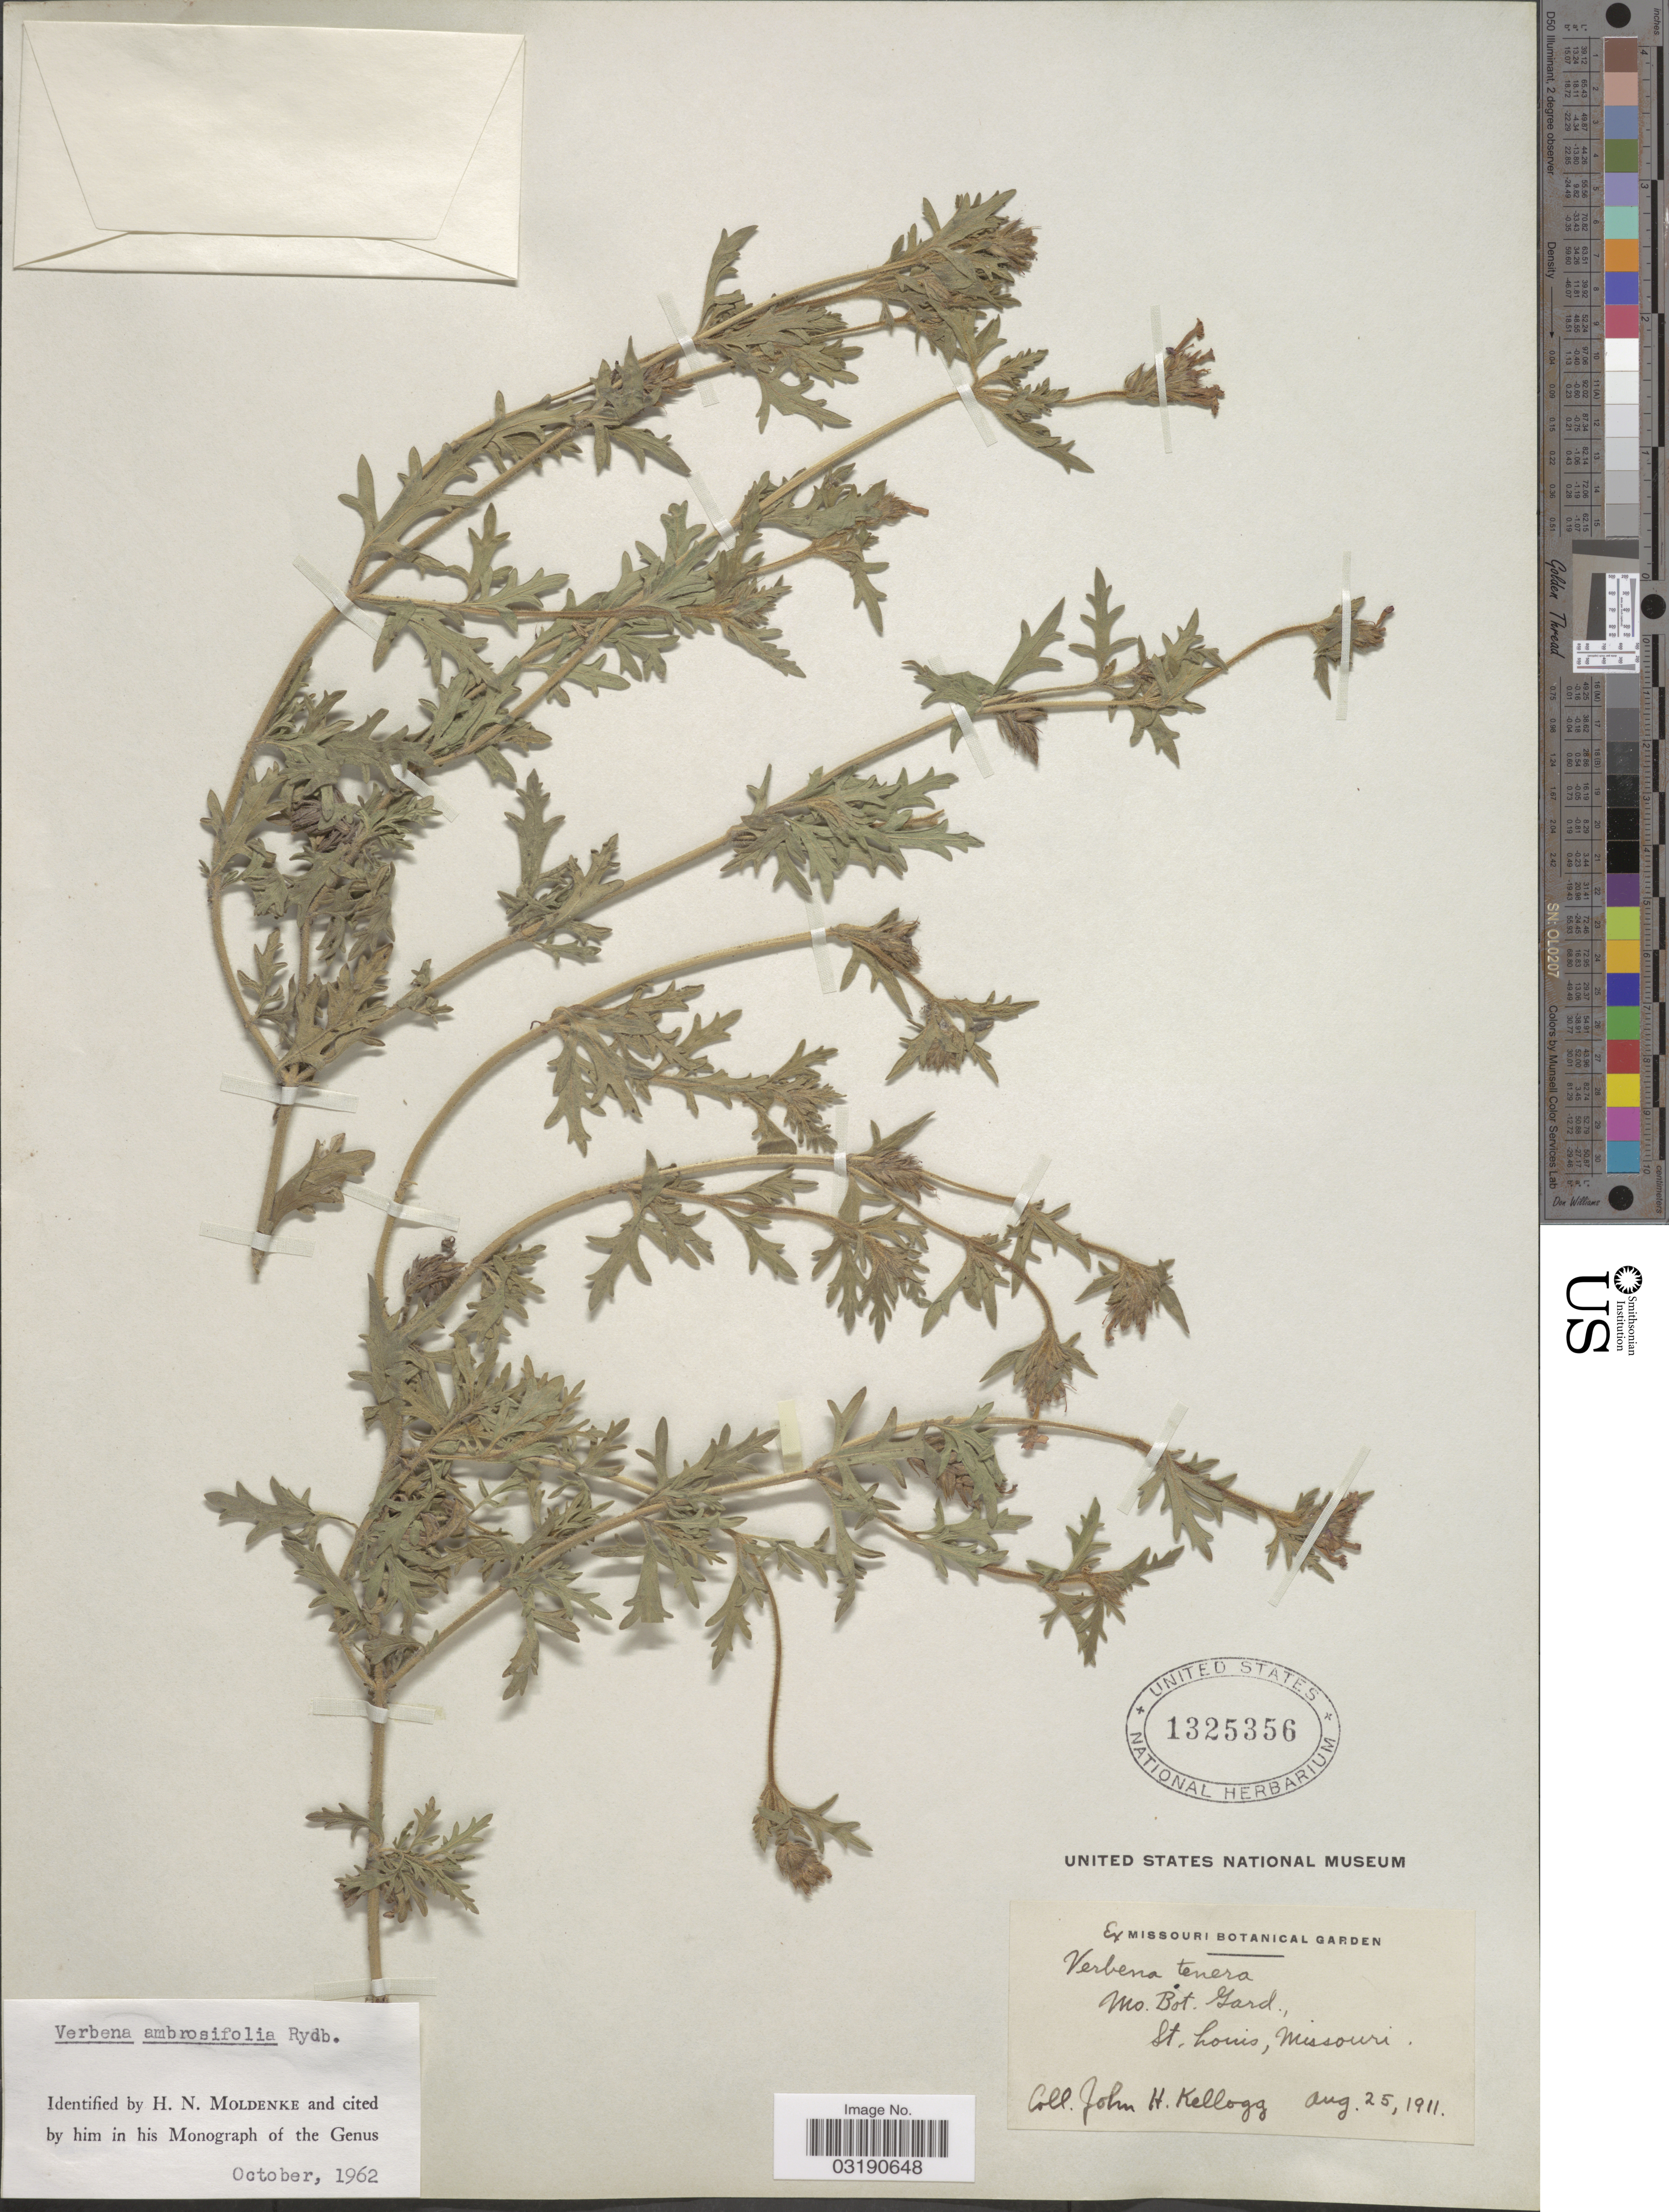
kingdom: Plantae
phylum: Tracheophyta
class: Magnoliopsida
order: Lamiales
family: Verbenaceae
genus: Verbena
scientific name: Verbena ambrosiifolia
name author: Rydb. ex Small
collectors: J. H. Kellogg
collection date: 1911-08-25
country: United States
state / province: Missouri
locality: Mo. Bot. Gard., St. Louis.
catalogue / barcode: US 1325356